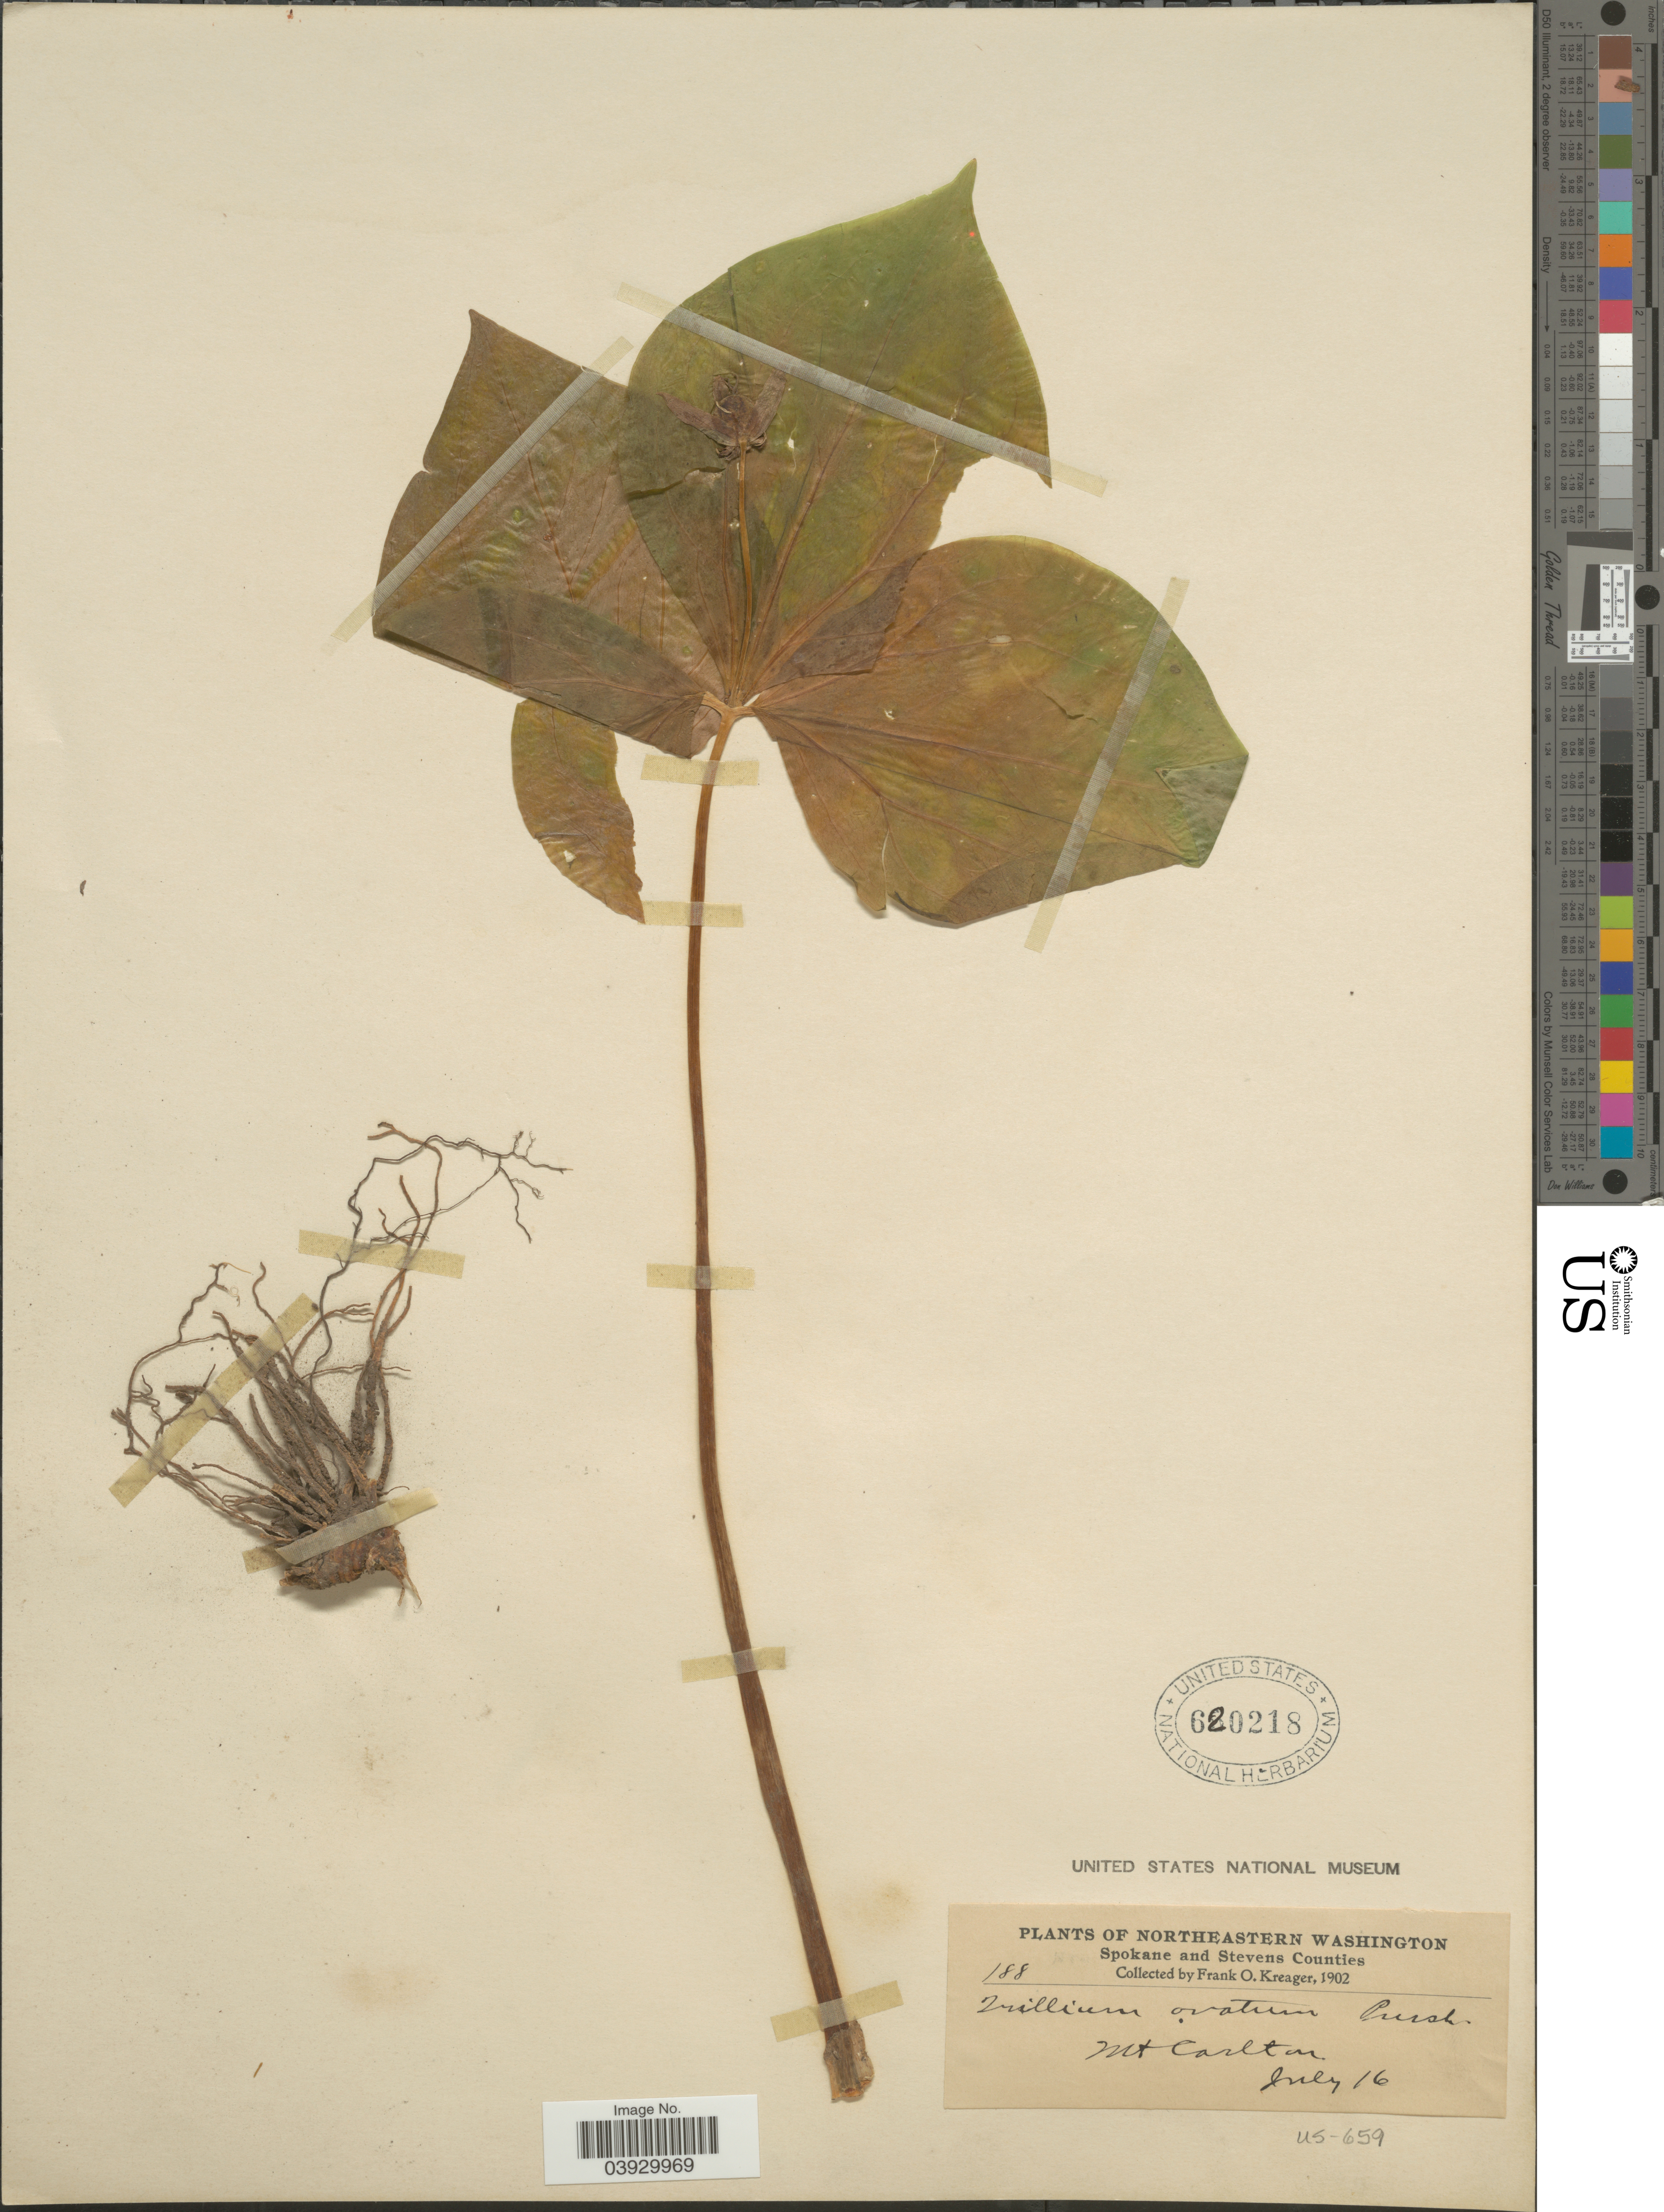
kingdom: Plantae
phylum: Tracheophyta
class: Liliopsida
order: Liliales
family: Melanthiaceae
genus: Trillium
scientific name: Trillium ovatum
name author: Pursh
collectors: F. Kreager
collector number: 188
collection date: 1902-07-16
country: United States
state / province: Washington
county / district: Spokane / Stevens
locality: Northeastern Washington. Spokane and Stevens Counties. Mt Carlton.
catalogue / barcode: US 620218